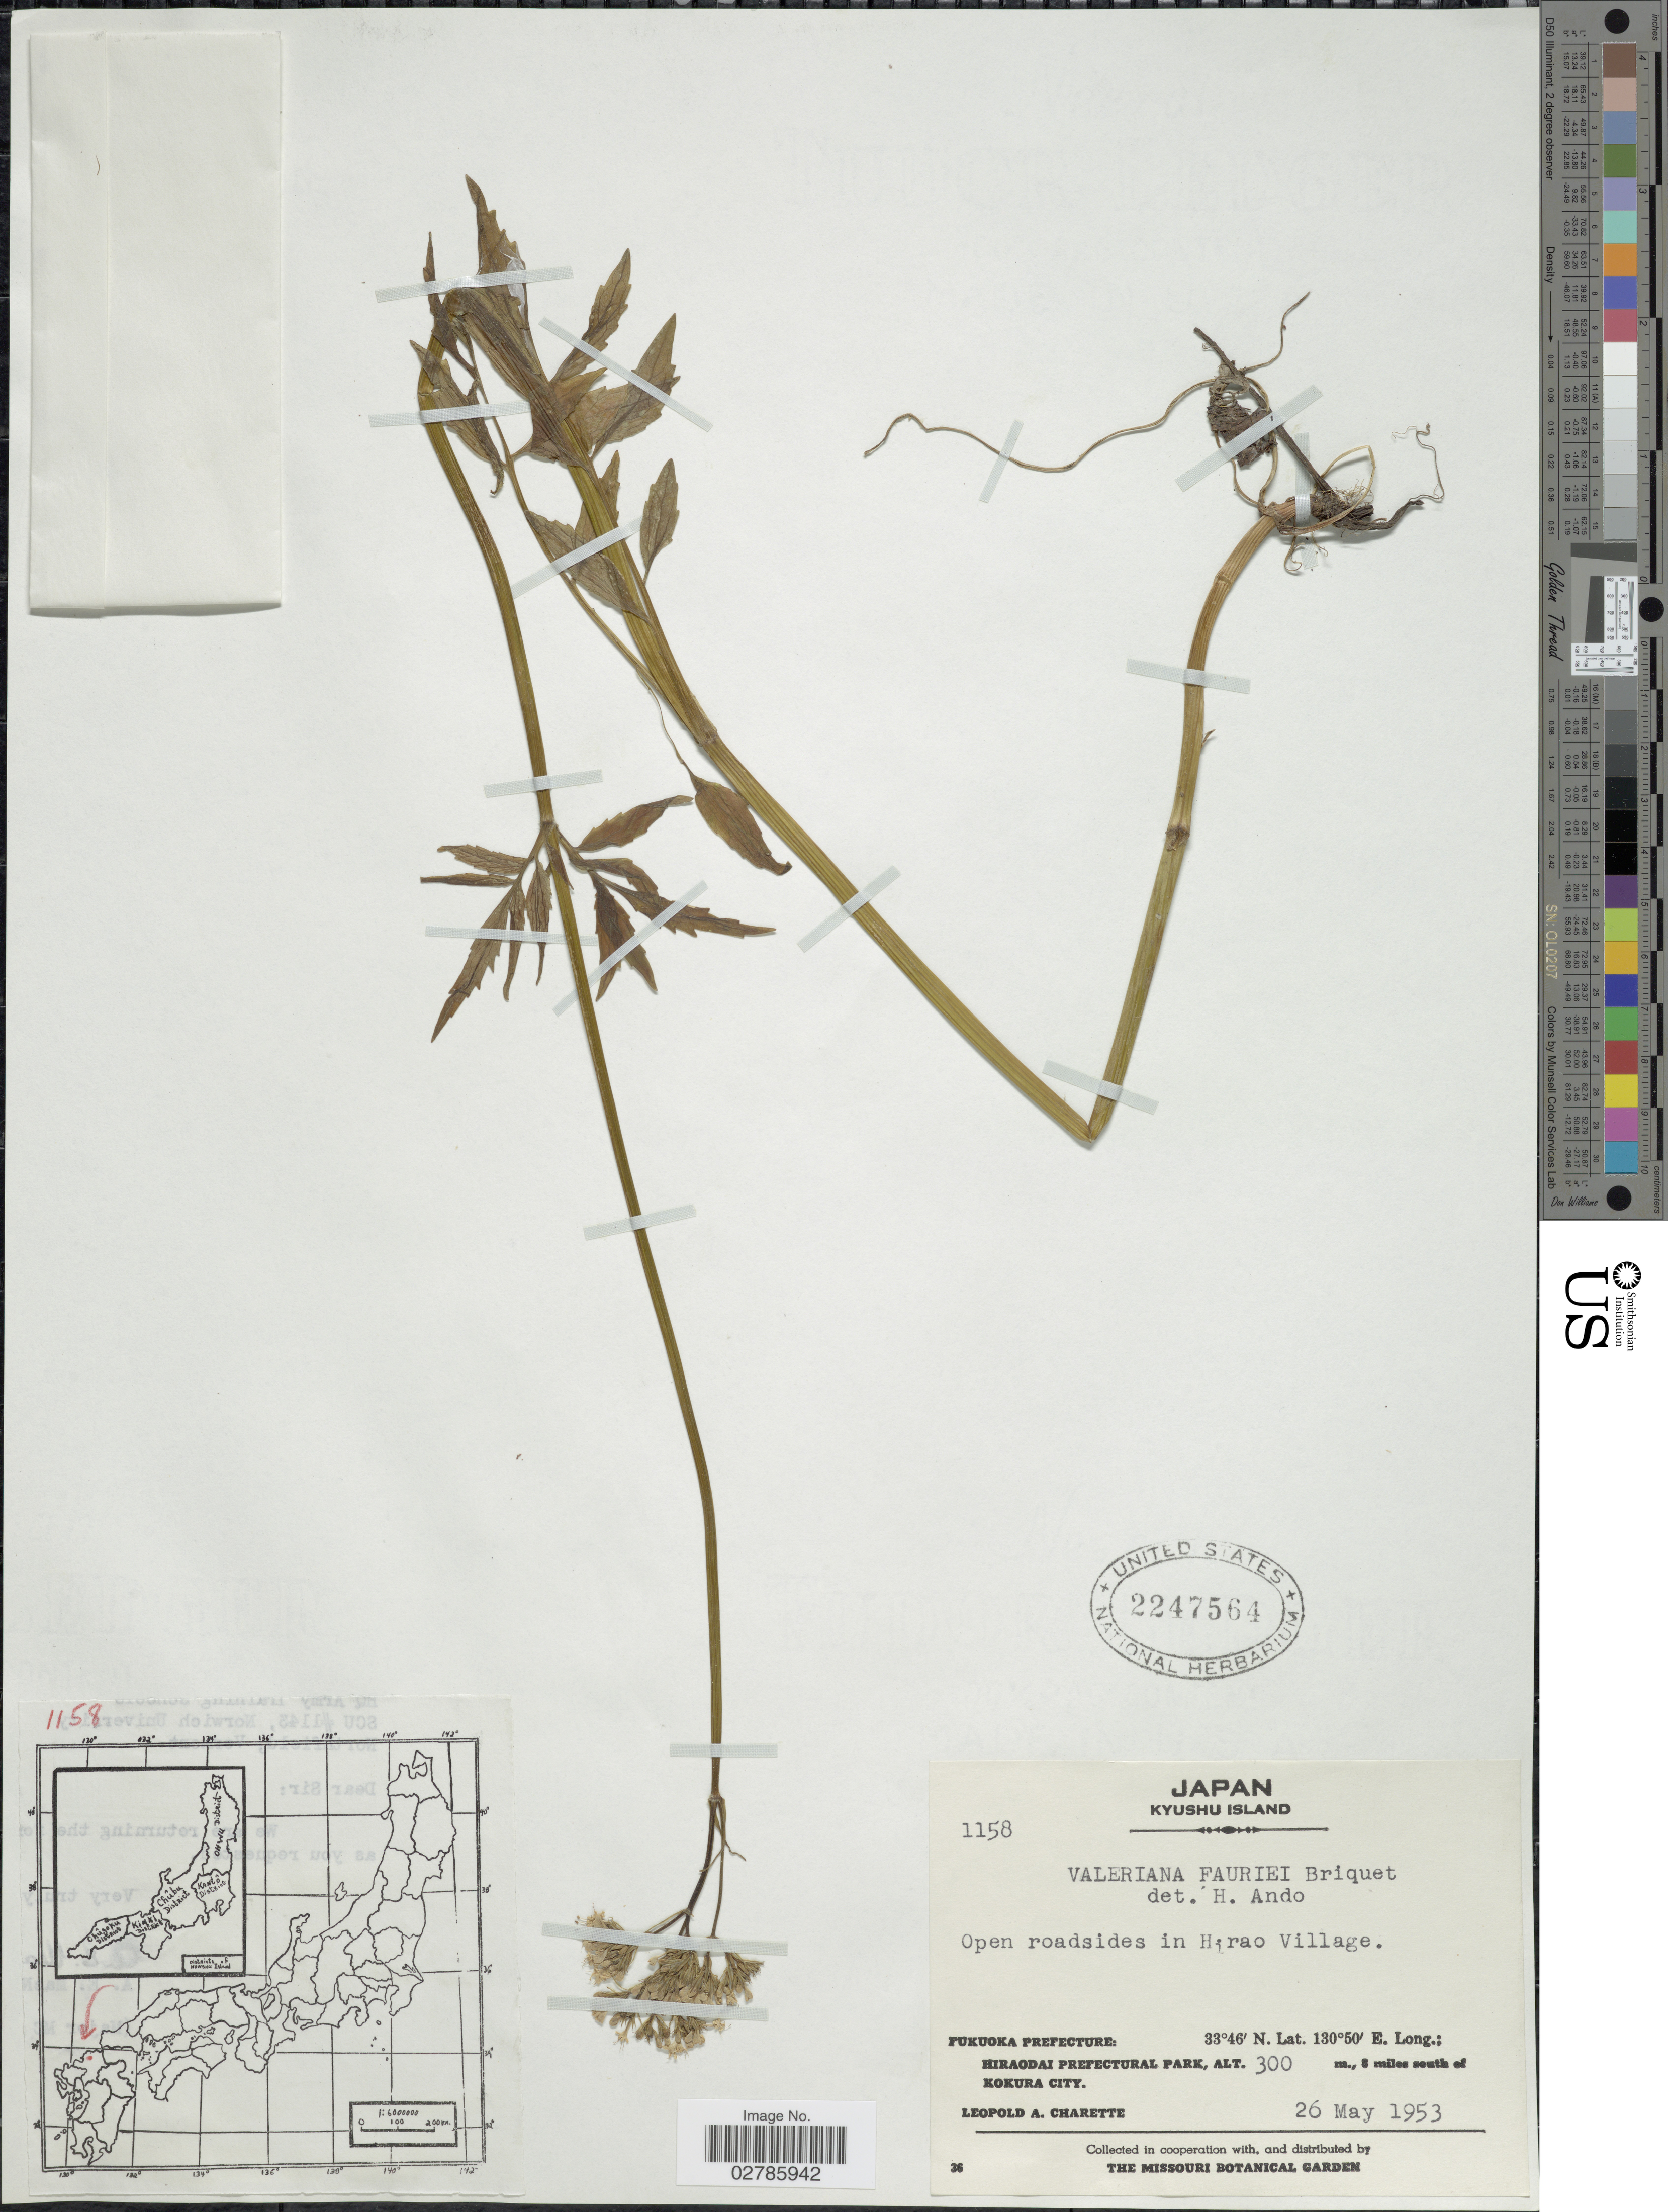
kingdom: Plantae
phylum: Tracheophyta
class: Magnoliopsida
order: Dipsacales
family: Caprifoliaceae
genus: Valeriana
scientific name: Valeriana fauriei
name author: Briq.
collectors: L. A. Charette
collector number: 1158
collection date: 1953-05-26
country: Japan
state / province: Hukuoka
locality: Open roadsides in Hirao Village. Kyushu Island: Fukuoka Prefecture: Hiraodai Prefectural Park, 8 miles south of Kokura City.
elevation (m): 300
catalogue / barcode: US 2247564